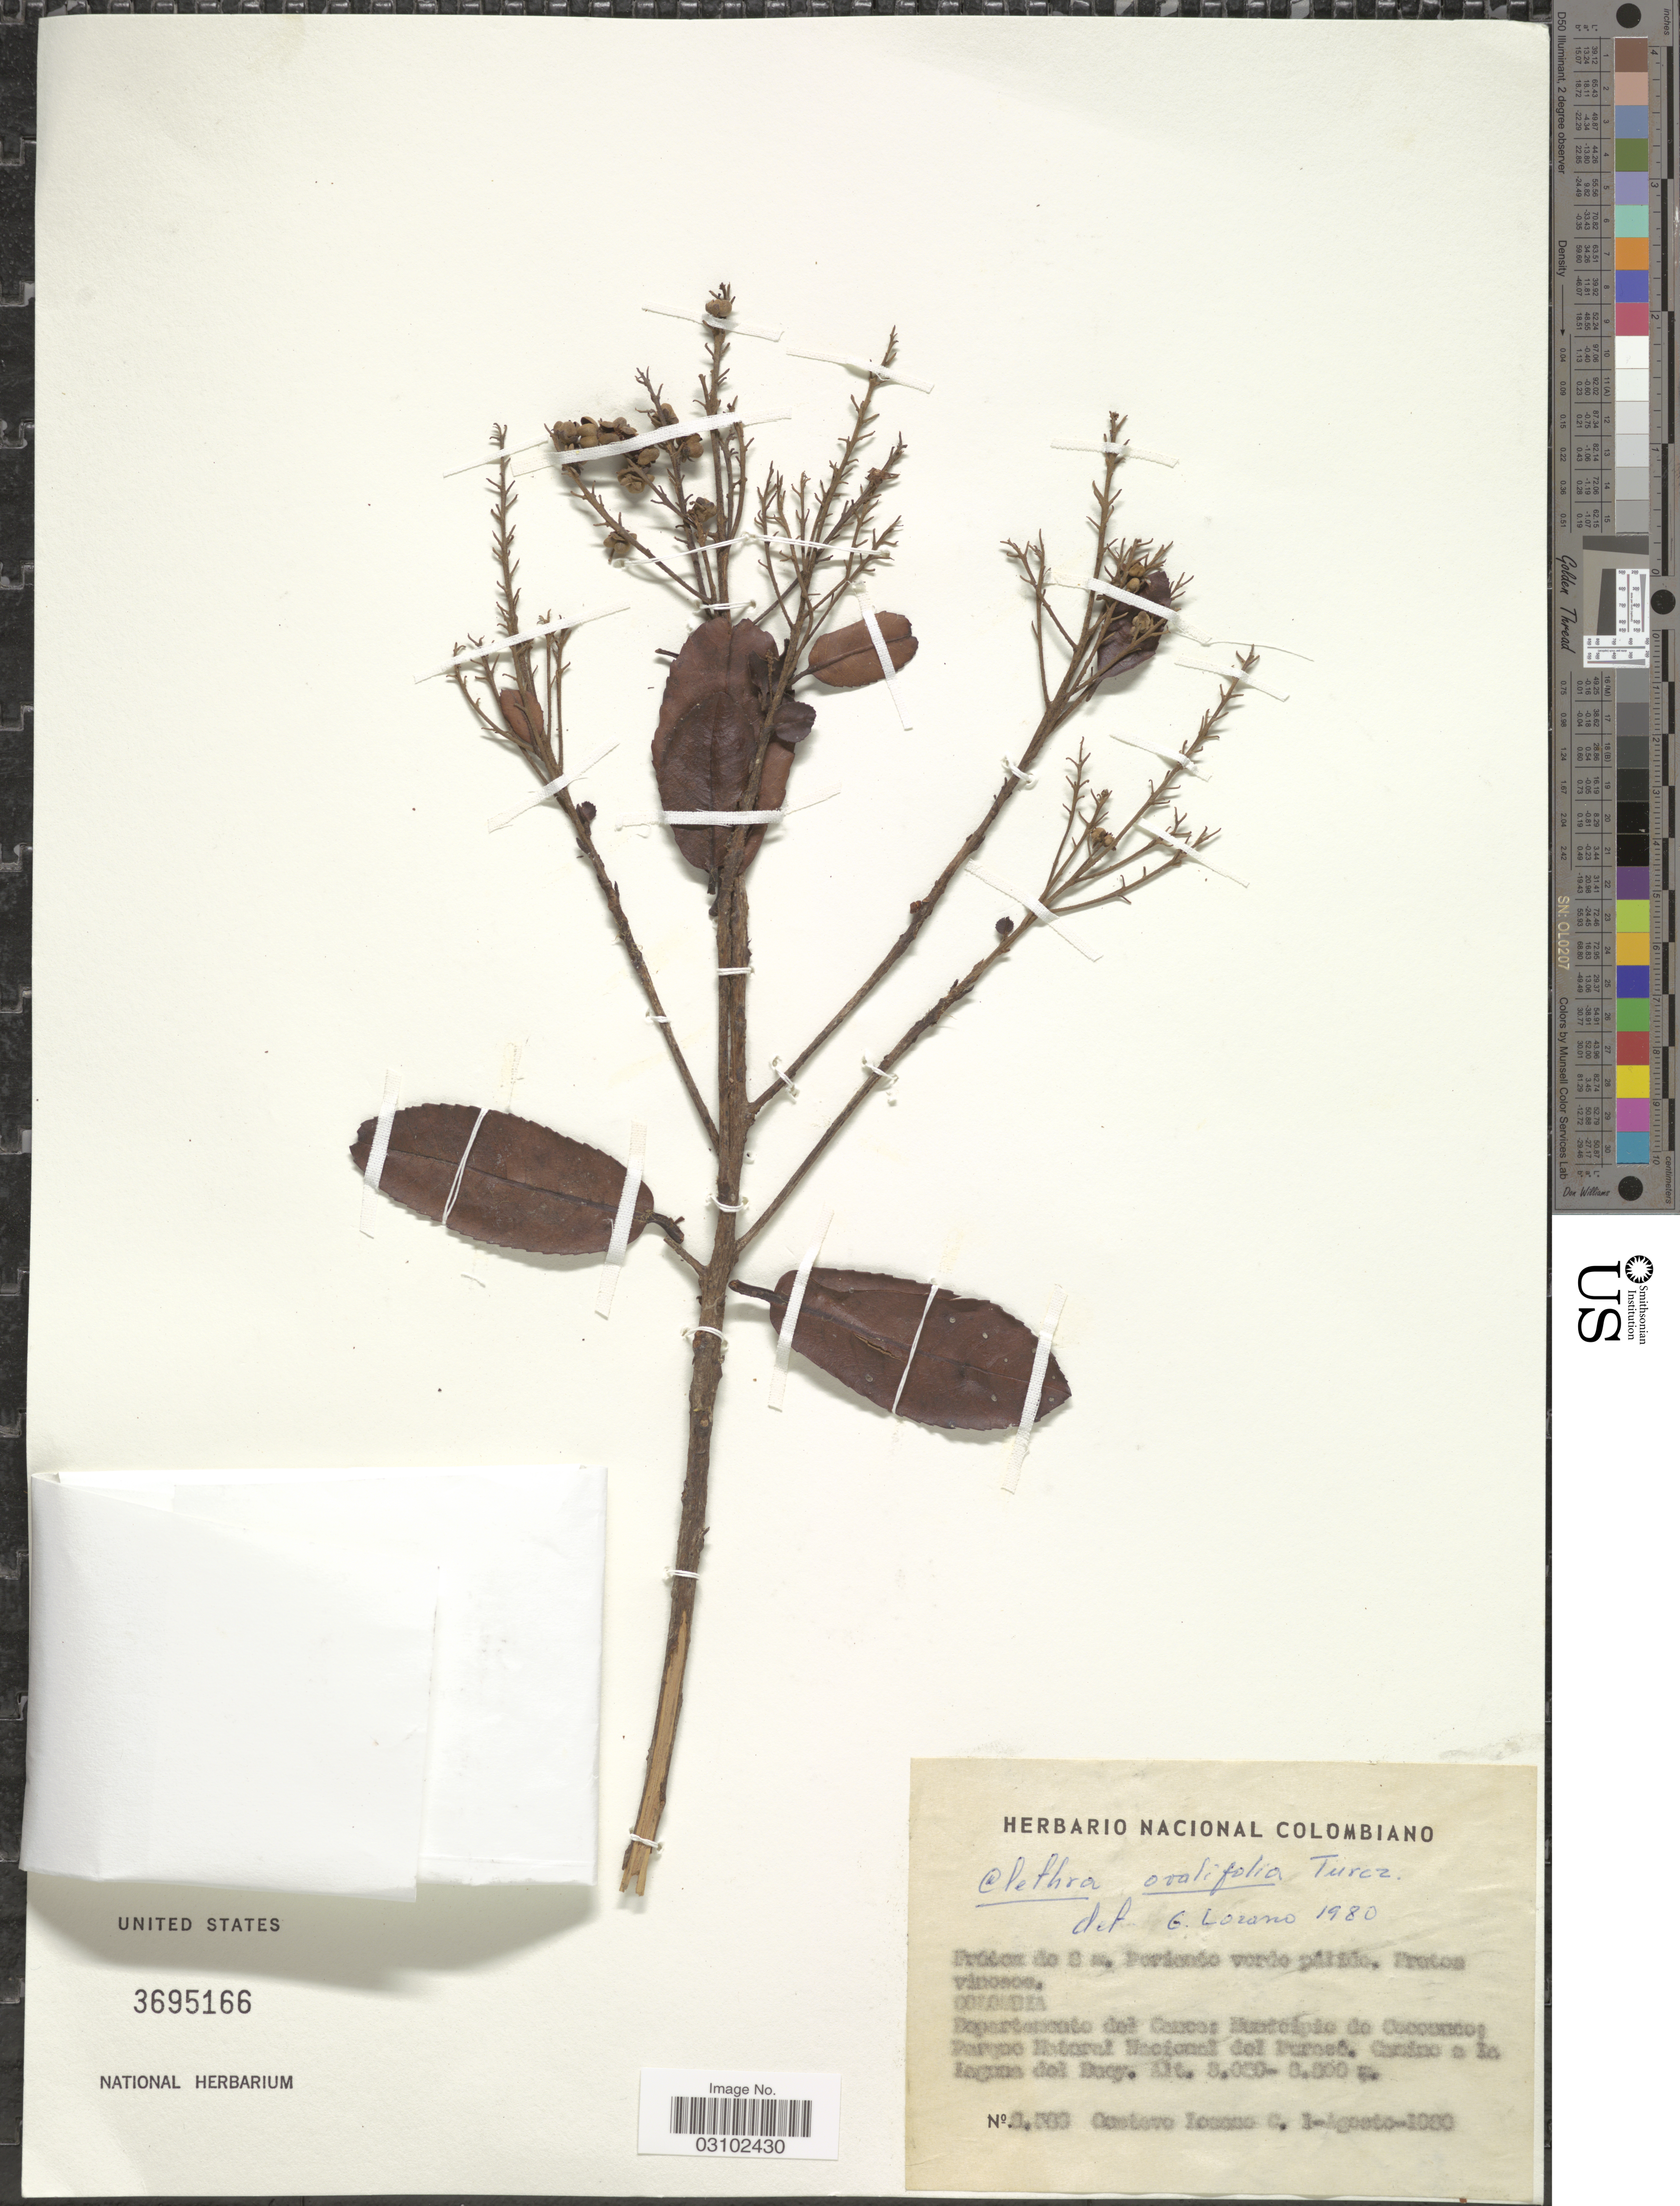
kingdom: Plantae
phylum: Tracheophyta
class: Magnoliopsida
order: Ericales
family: Clethraceae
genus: Clethra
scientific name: Clethra ovalifolia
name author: Turcz.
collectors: G. Lozano-Contreras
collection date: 1980-08-01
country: Colombia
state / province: Cauca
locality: Departamento del Cauca: Municipio de Cocunuco [interpreted]: Parque Natural Nacional del Purace. Camino a La Laguna del Buey.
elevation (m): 3050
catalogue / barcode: US 3695166